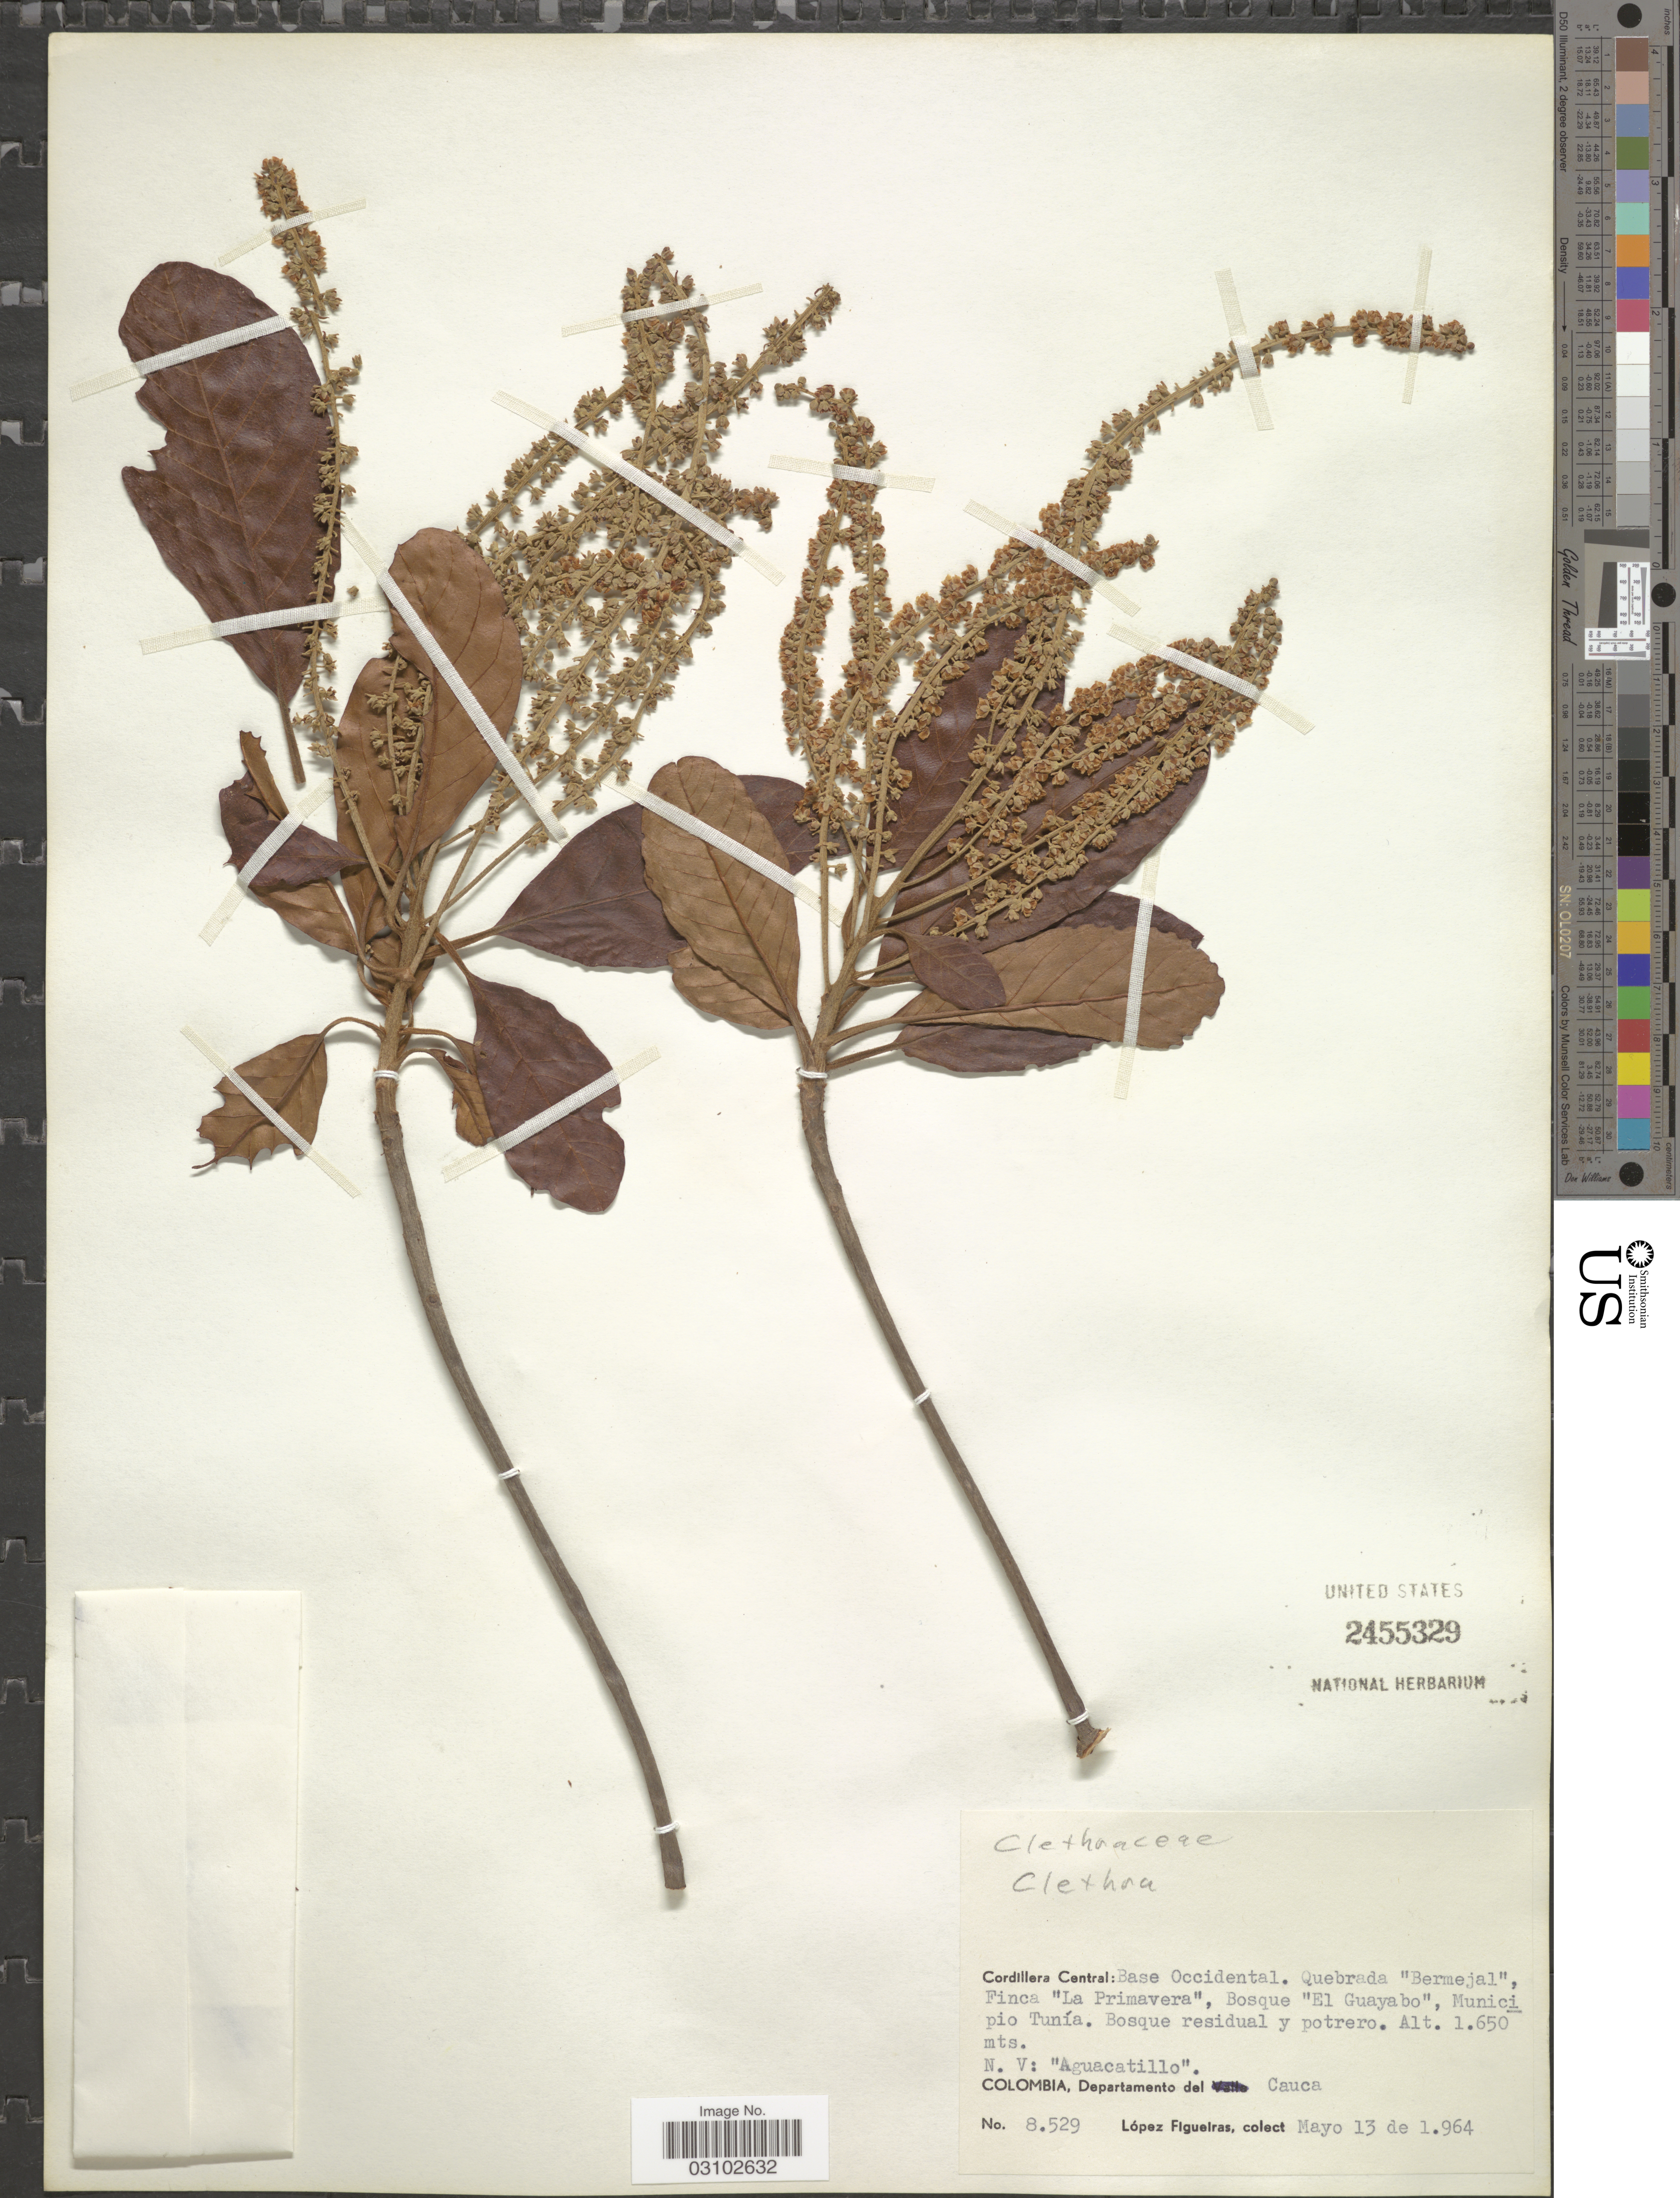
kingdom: Plantae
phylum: Tracheophyta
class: Magnoliopsida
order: Ericales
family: Clethraceae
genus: Clethra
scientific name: Clethra sp.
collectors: M. López Figueiras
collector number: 8529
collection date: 1964-05-13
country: Colombia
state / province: Cauca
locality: Cordillera Central: Base Occidental. Quebrada "Bermejal", Finca "La Primavera", Bosque "El Guayabo", Municipio Tunía. Departamento del Cauca.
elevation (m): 1650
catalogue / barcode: US 2455329